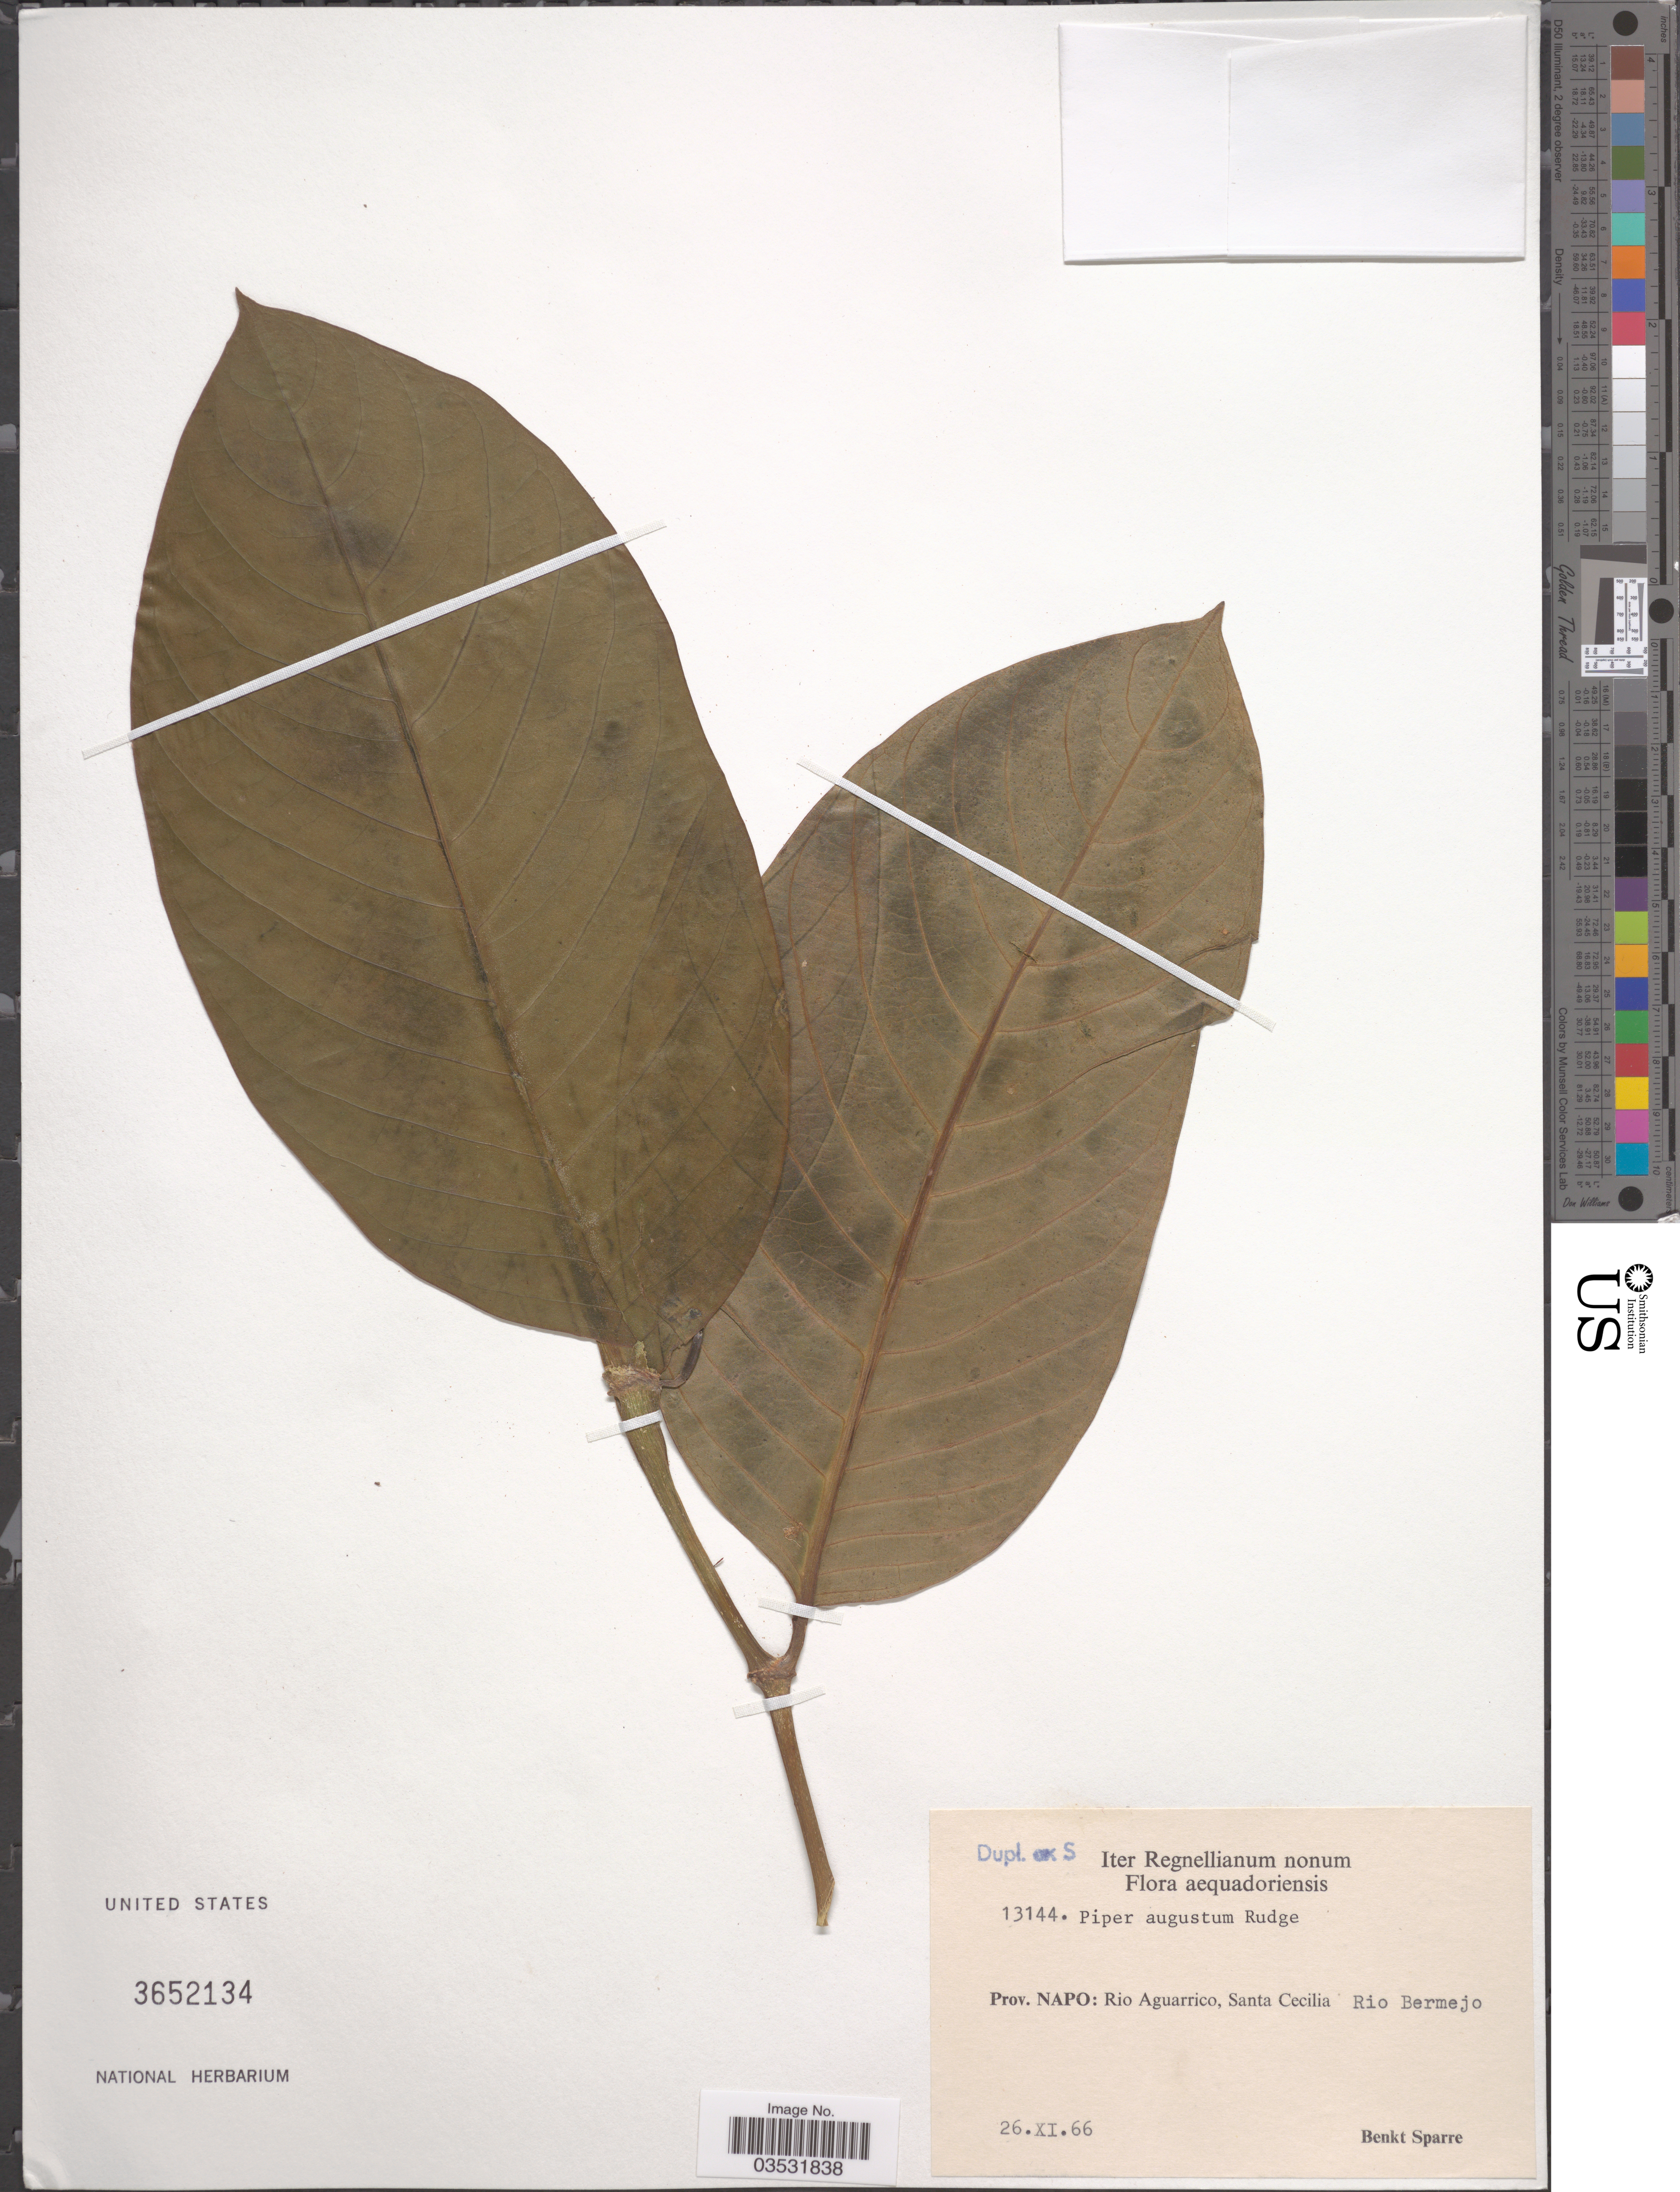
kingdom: Plantae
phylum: Tracheophyta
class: Magnoliopsida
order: Piperales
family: Piperaceae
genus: Piper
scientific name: Piper augustum var. augustum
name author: Rudge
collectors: B. Sparre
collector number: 13144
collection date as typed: Transcribed d/m/y: 26/11/66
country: Ecuador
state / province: Napo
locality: Rio Aguarrico, Santa Cecilia. Rio Bermejo.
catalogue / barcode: US 3652134